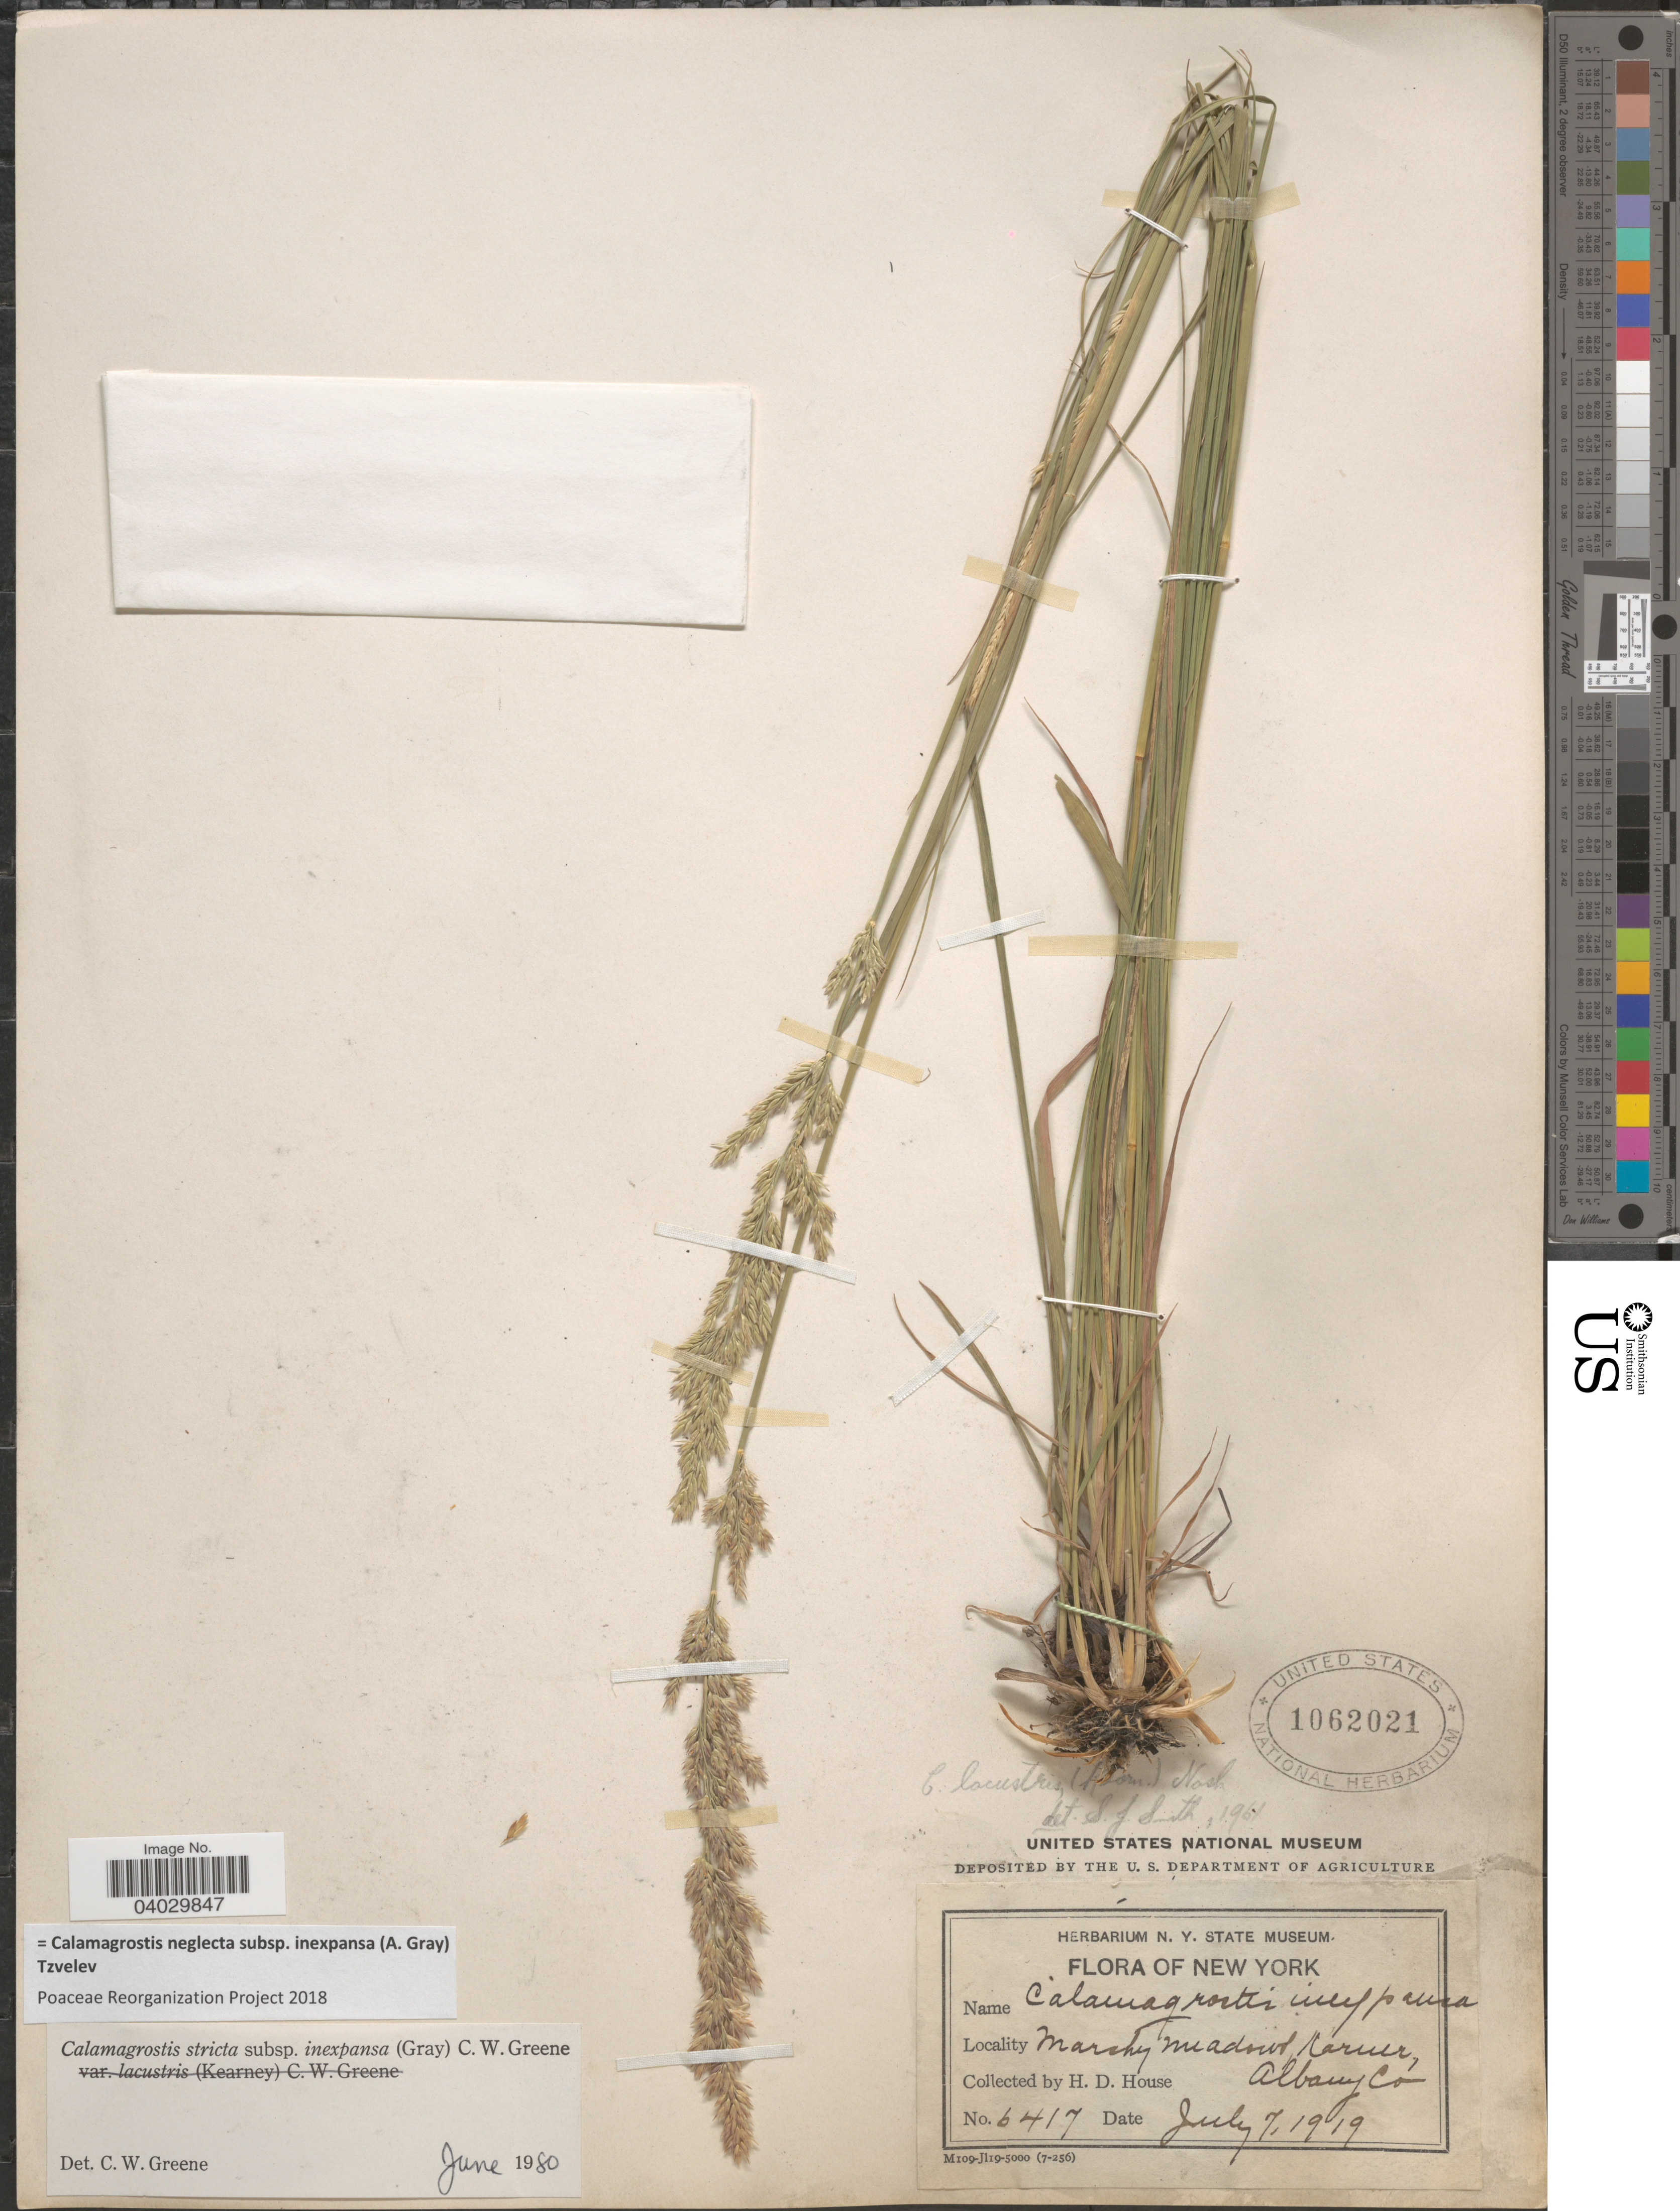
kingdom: Plantae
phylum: Tracheophyta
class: Liliopsida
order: Poales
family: Poaceae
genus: Calamagrostis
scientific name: Calamagrostis neglecta subsp. inexpansa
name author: (A. Gray) Tzvelev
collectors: H. D. House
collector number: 6417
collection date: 1919-07-07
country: United States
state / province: New York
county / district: Albany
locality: Marshy meadows Karner, Albany Co.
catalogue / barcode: US 1062021